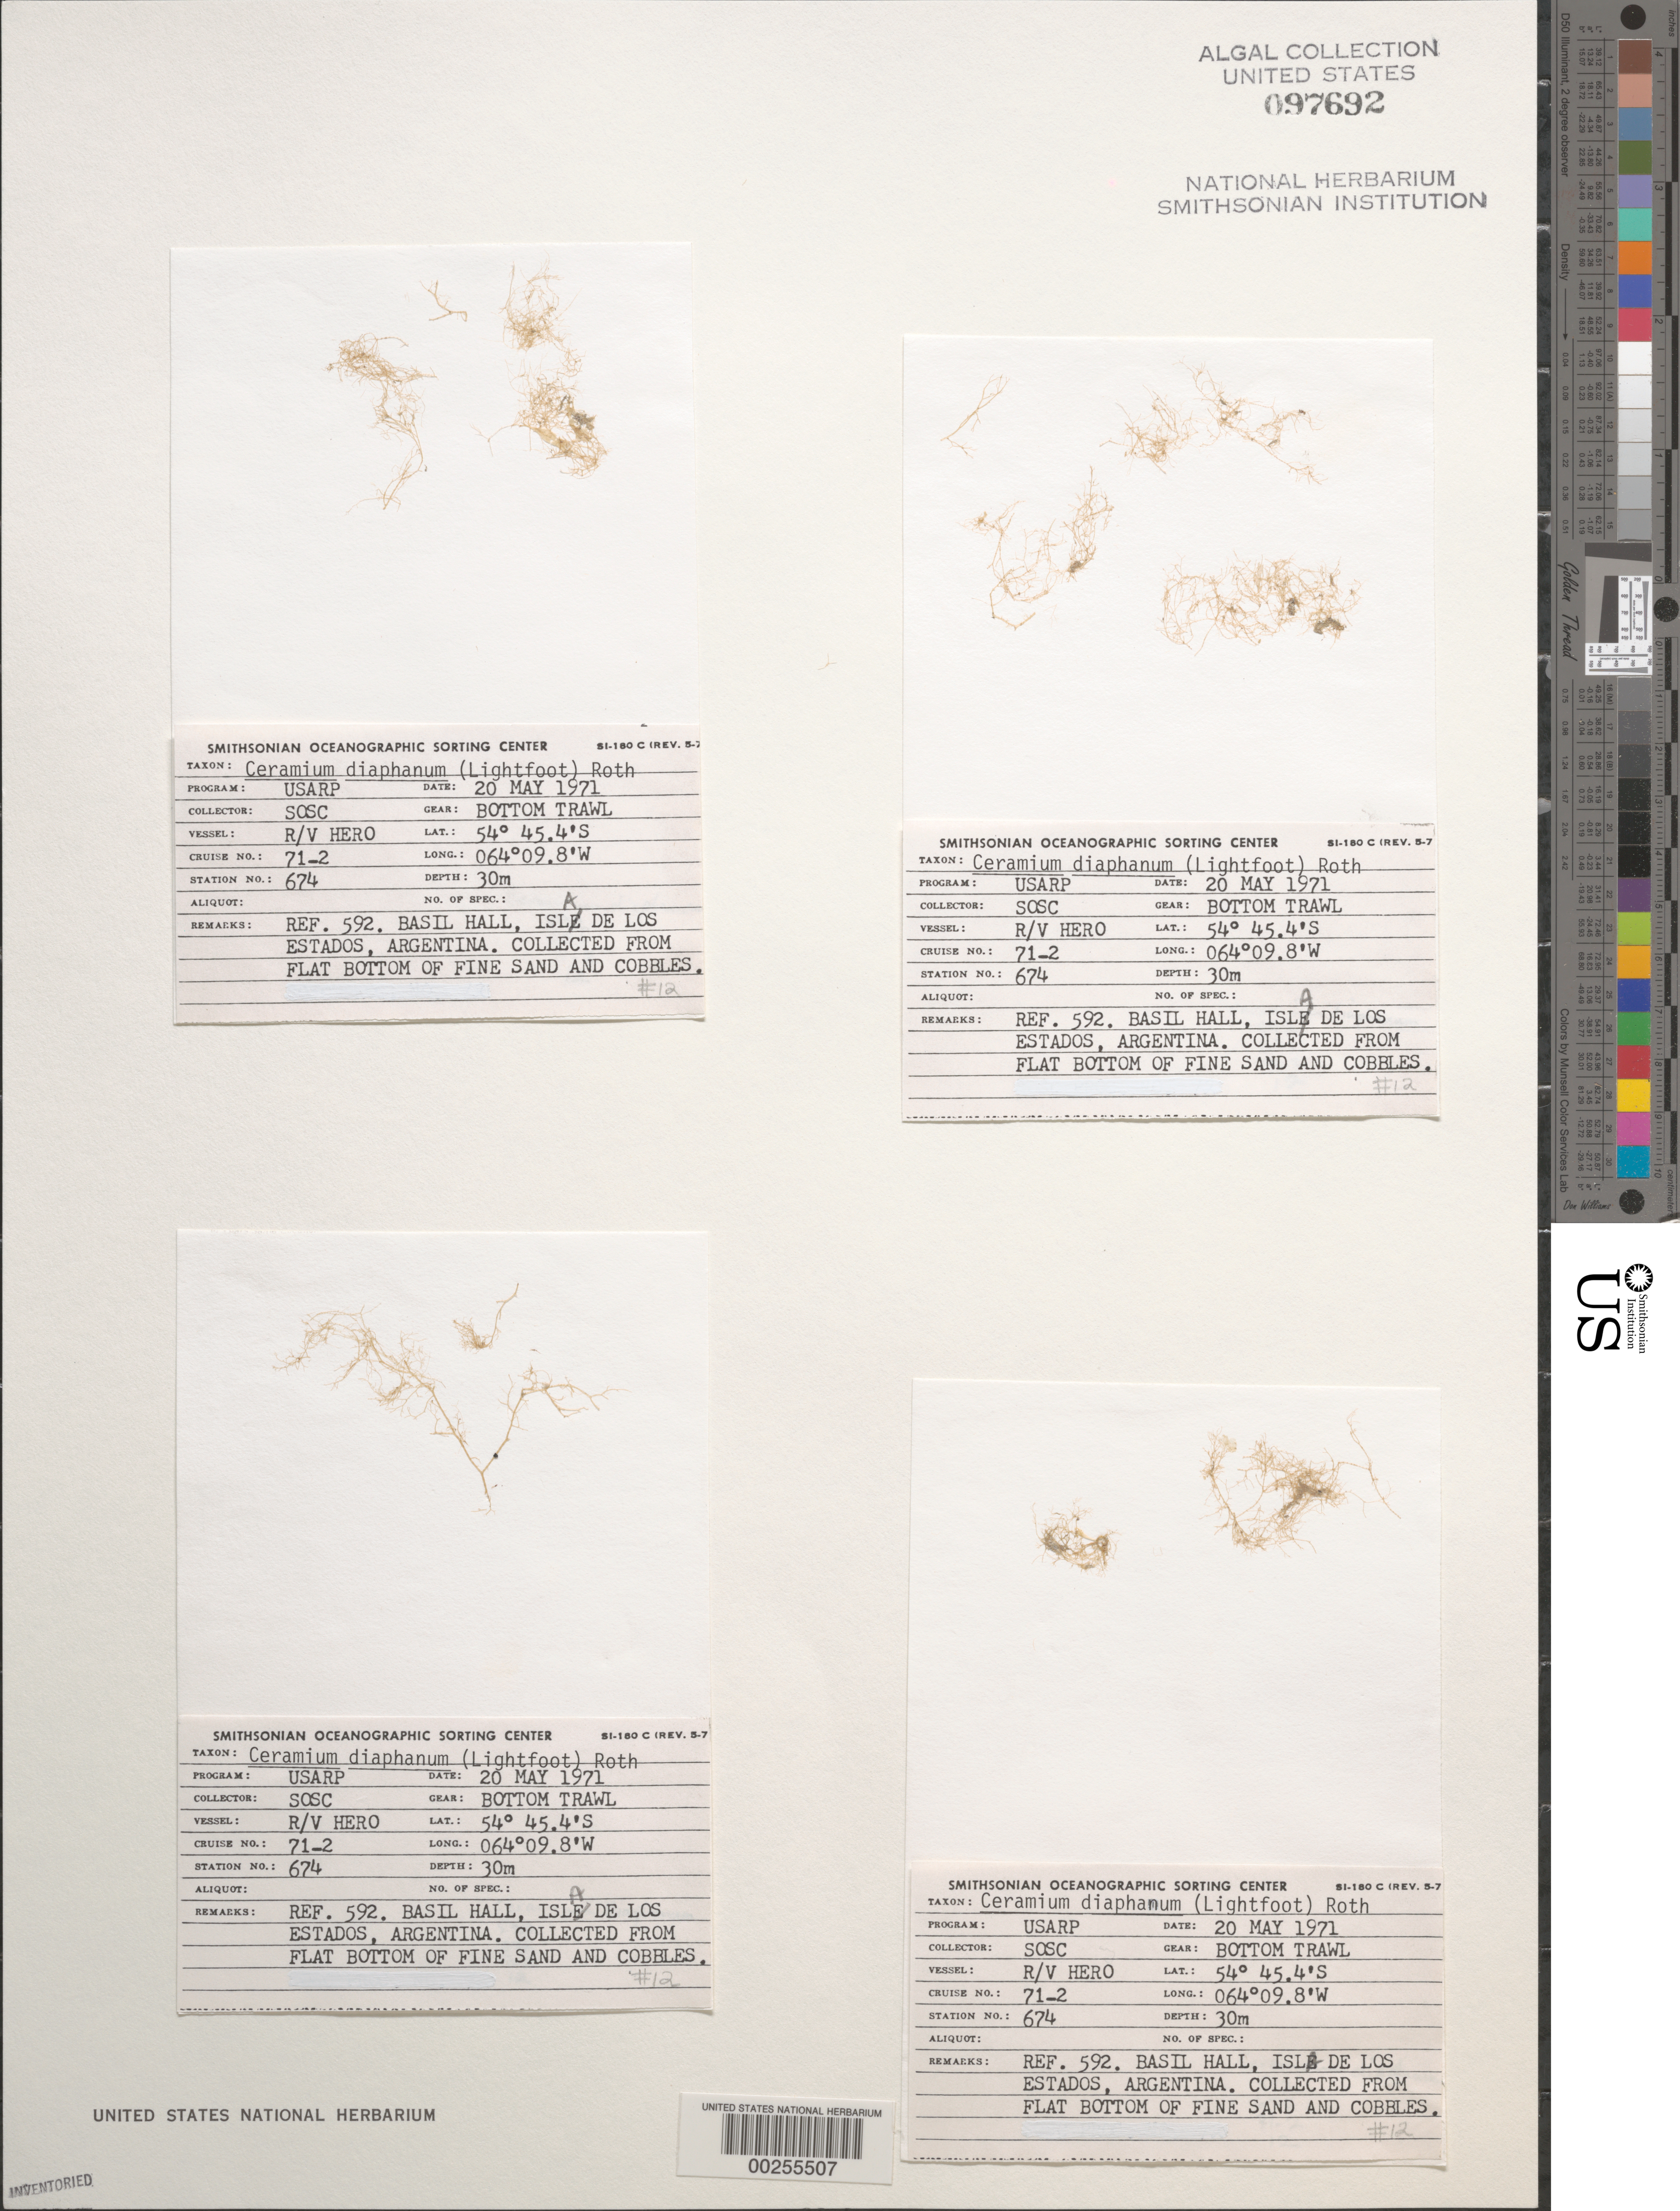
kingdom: Plantae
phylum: Rhodophyta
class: Florideophyceae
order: Ceramiales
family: Ceramiaceae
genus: Ceramium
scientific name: Ceramium diaphanum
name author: (Lightf.) Roth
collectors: SOSC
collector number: Station 674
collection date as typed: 20 May 1971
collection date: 1971-05-20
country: Argentina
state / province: Tierra del Fuego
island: Isla de los Estados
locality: Basil Hall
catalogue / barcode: US 97692